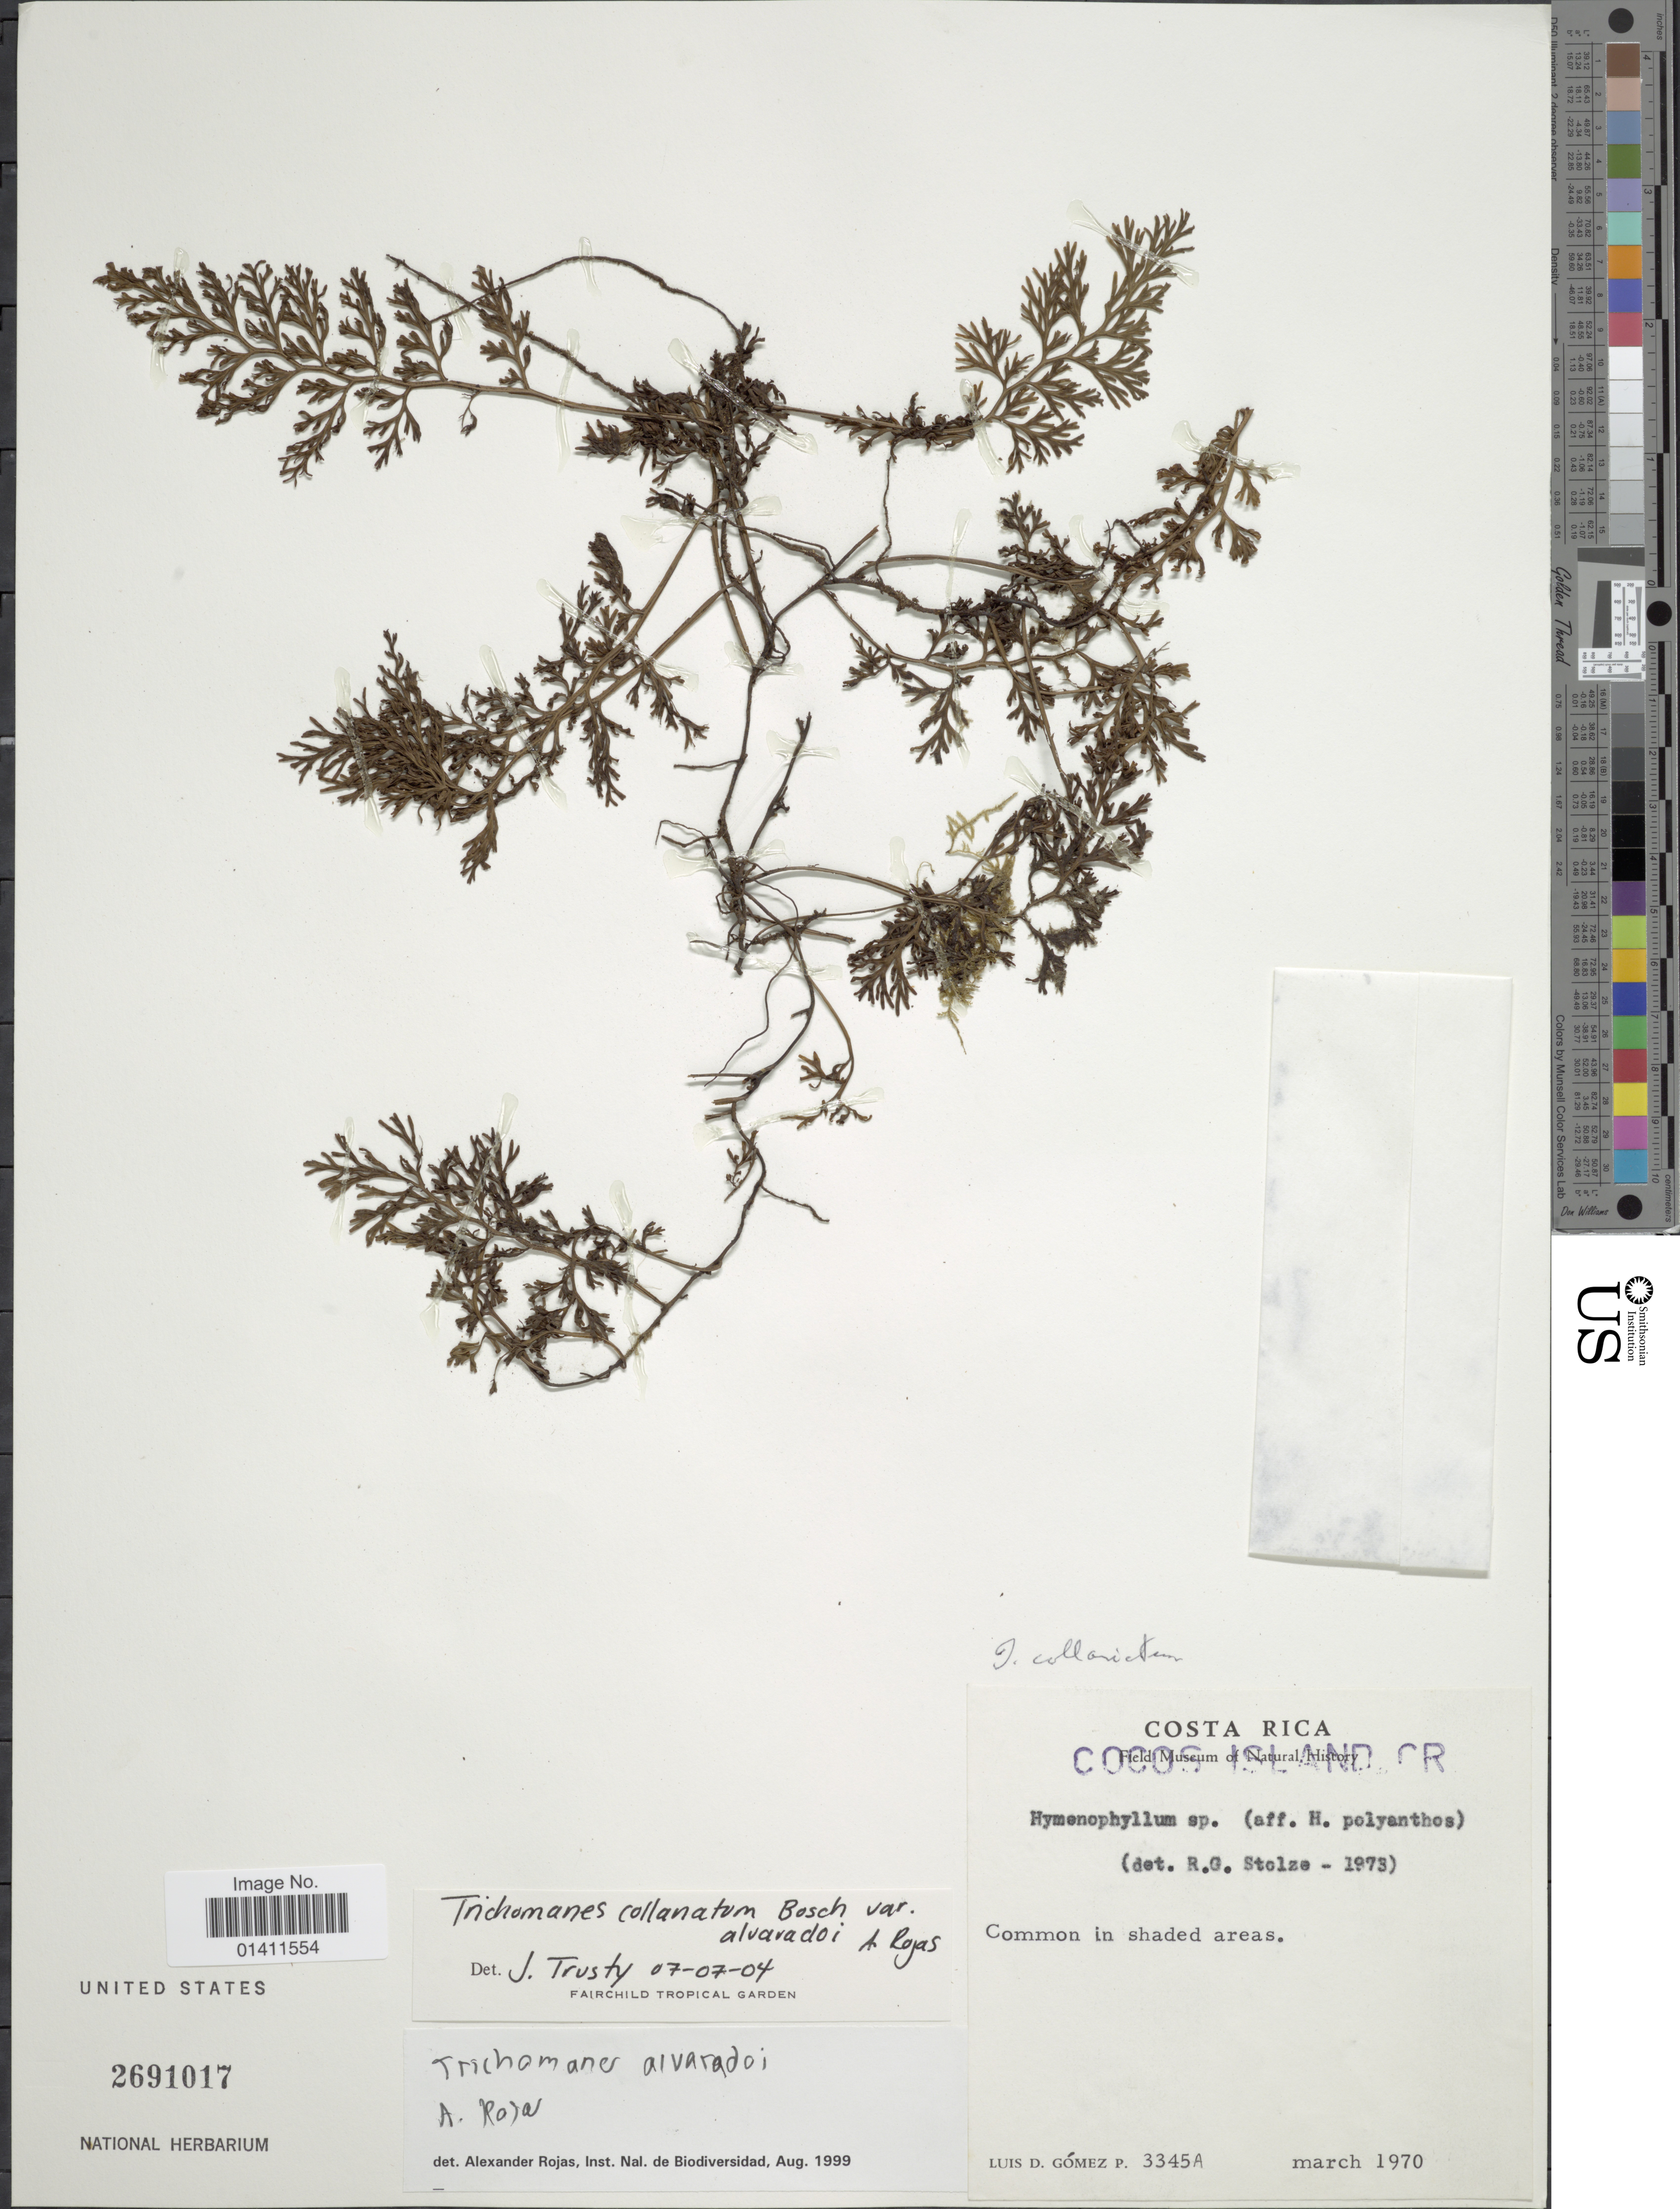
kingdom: Plantae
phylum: Tracheophyta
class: Polypodiopsida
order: Hymenophyllales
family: Hymenophyllaceae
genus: Vandenboschia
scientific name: Vandenboschia collariata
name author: (Bosch) Ebihara & K. Iwats.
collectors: L. D. Gómez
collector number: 3345A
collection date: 1970-03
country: Costa Rica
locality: Cocos Island. CR.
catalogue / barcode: US 2691017